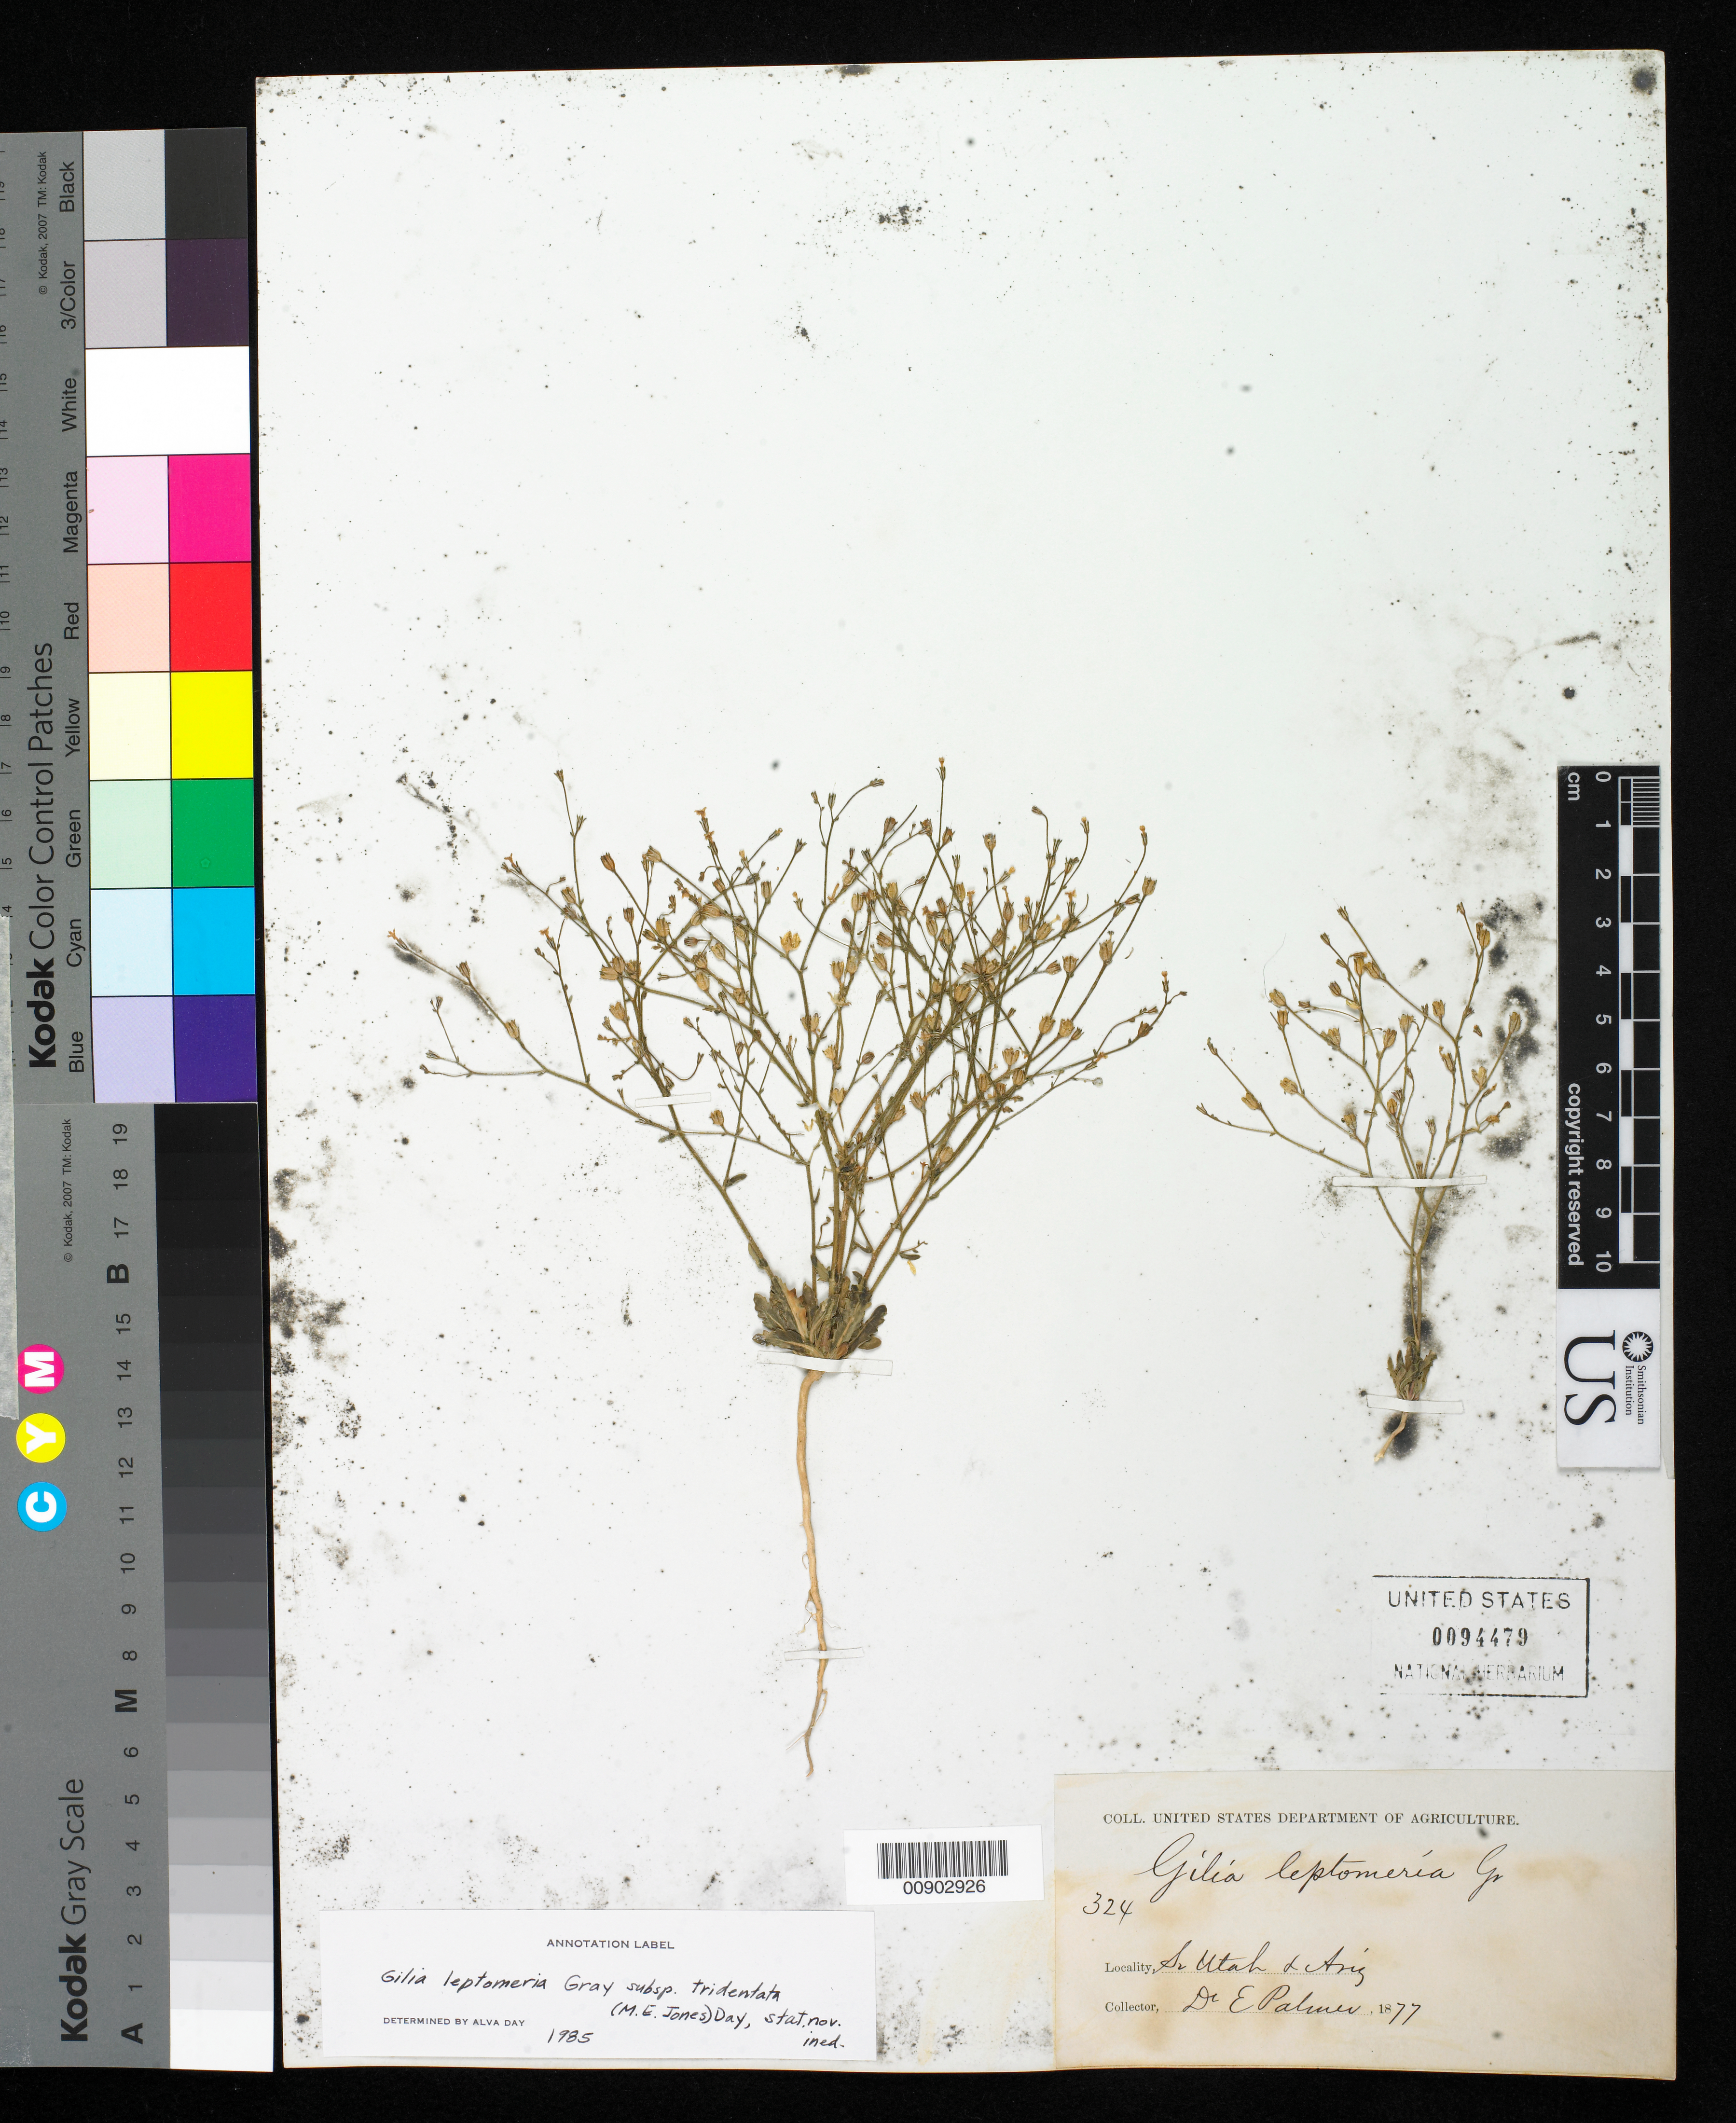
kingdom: Plantae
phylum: Tracheophyta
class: Magnoliopsida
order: Ericales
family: Polemoniaceae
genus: Aliciella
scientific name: Aliciella triodon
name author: (Eastw.) Brand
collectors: E. Palmer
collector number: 324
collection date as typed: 1877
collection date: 1877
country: United States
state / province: Arizona / Utah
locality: S. Utah & Arizona.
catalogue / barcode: US 94479